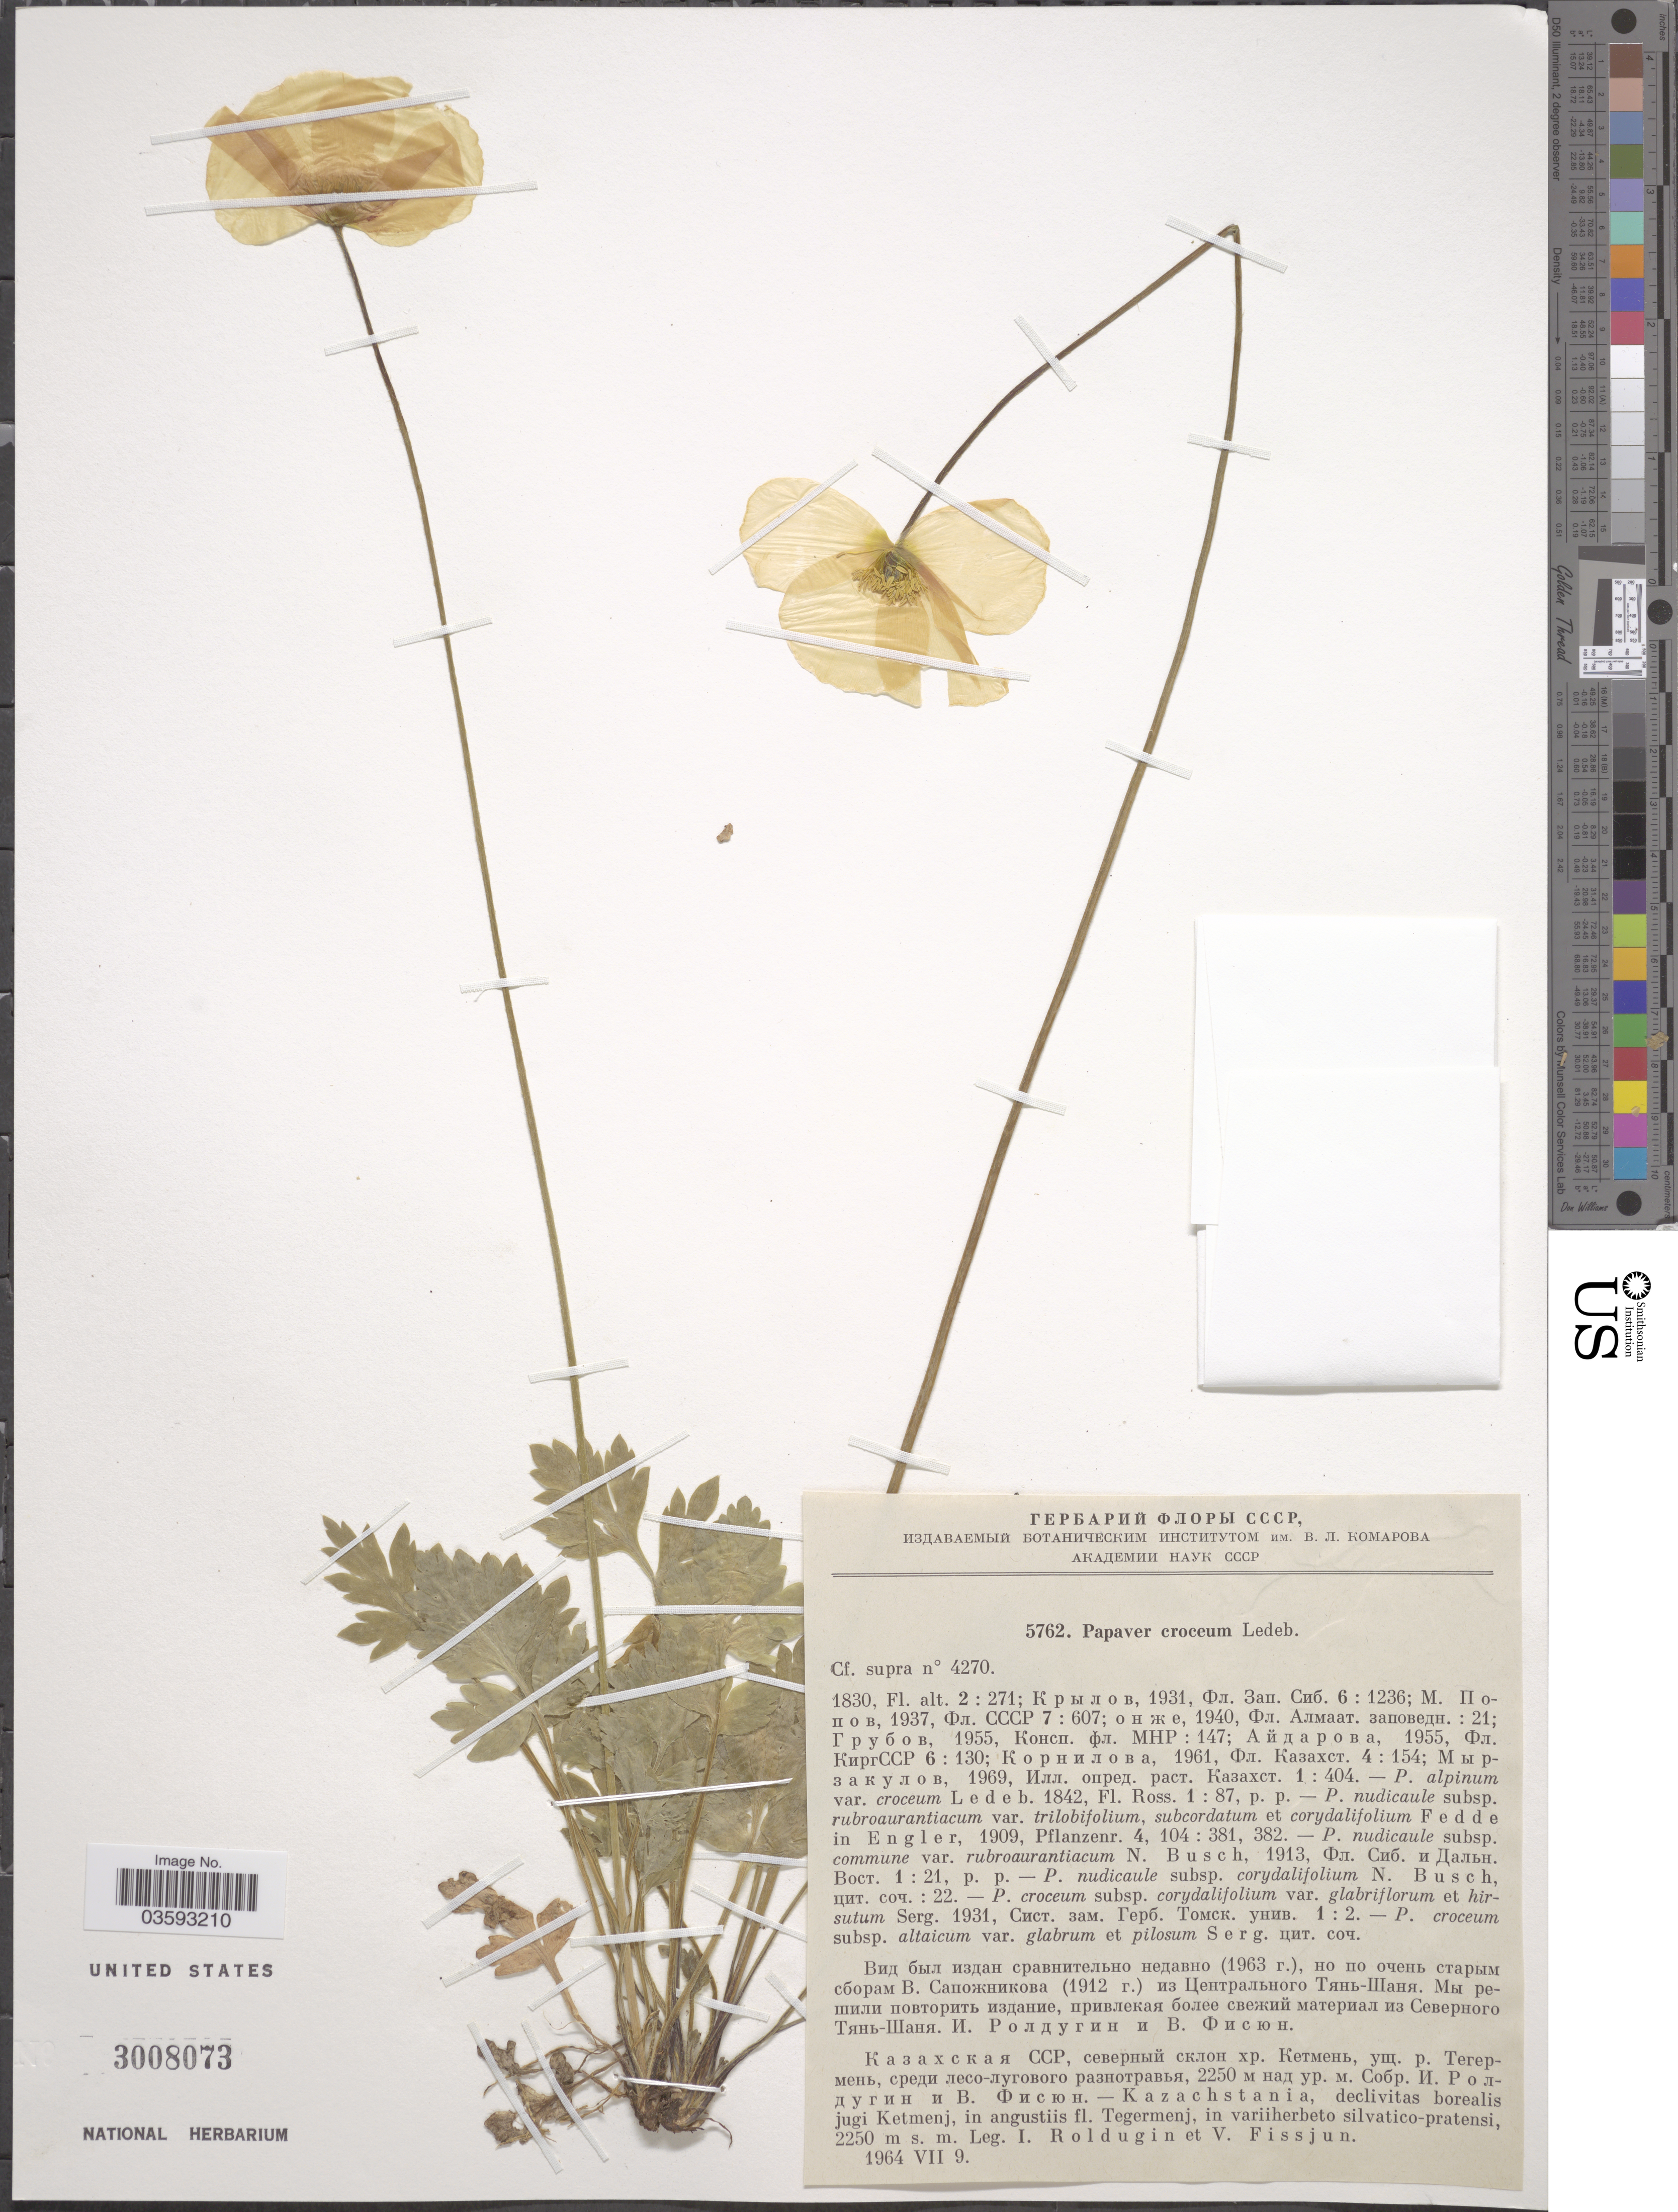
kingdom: Plantae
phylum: Tracheophyta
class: Magnoliopsida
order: Ranunculales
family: Papaveraceae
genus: Papaver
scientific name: Papaver croceum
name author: Ledeb.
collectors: I. Roldugin & V. Fissjun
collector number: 5762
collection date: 1964-07-09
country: Kazakhstan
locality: Kazachstania, declivitas borealis jugi Ketmenj, in angustii fl. Tegermenj, in variiherbeto silvatico-pratensi.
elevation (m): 2250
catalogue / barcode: US 3008073